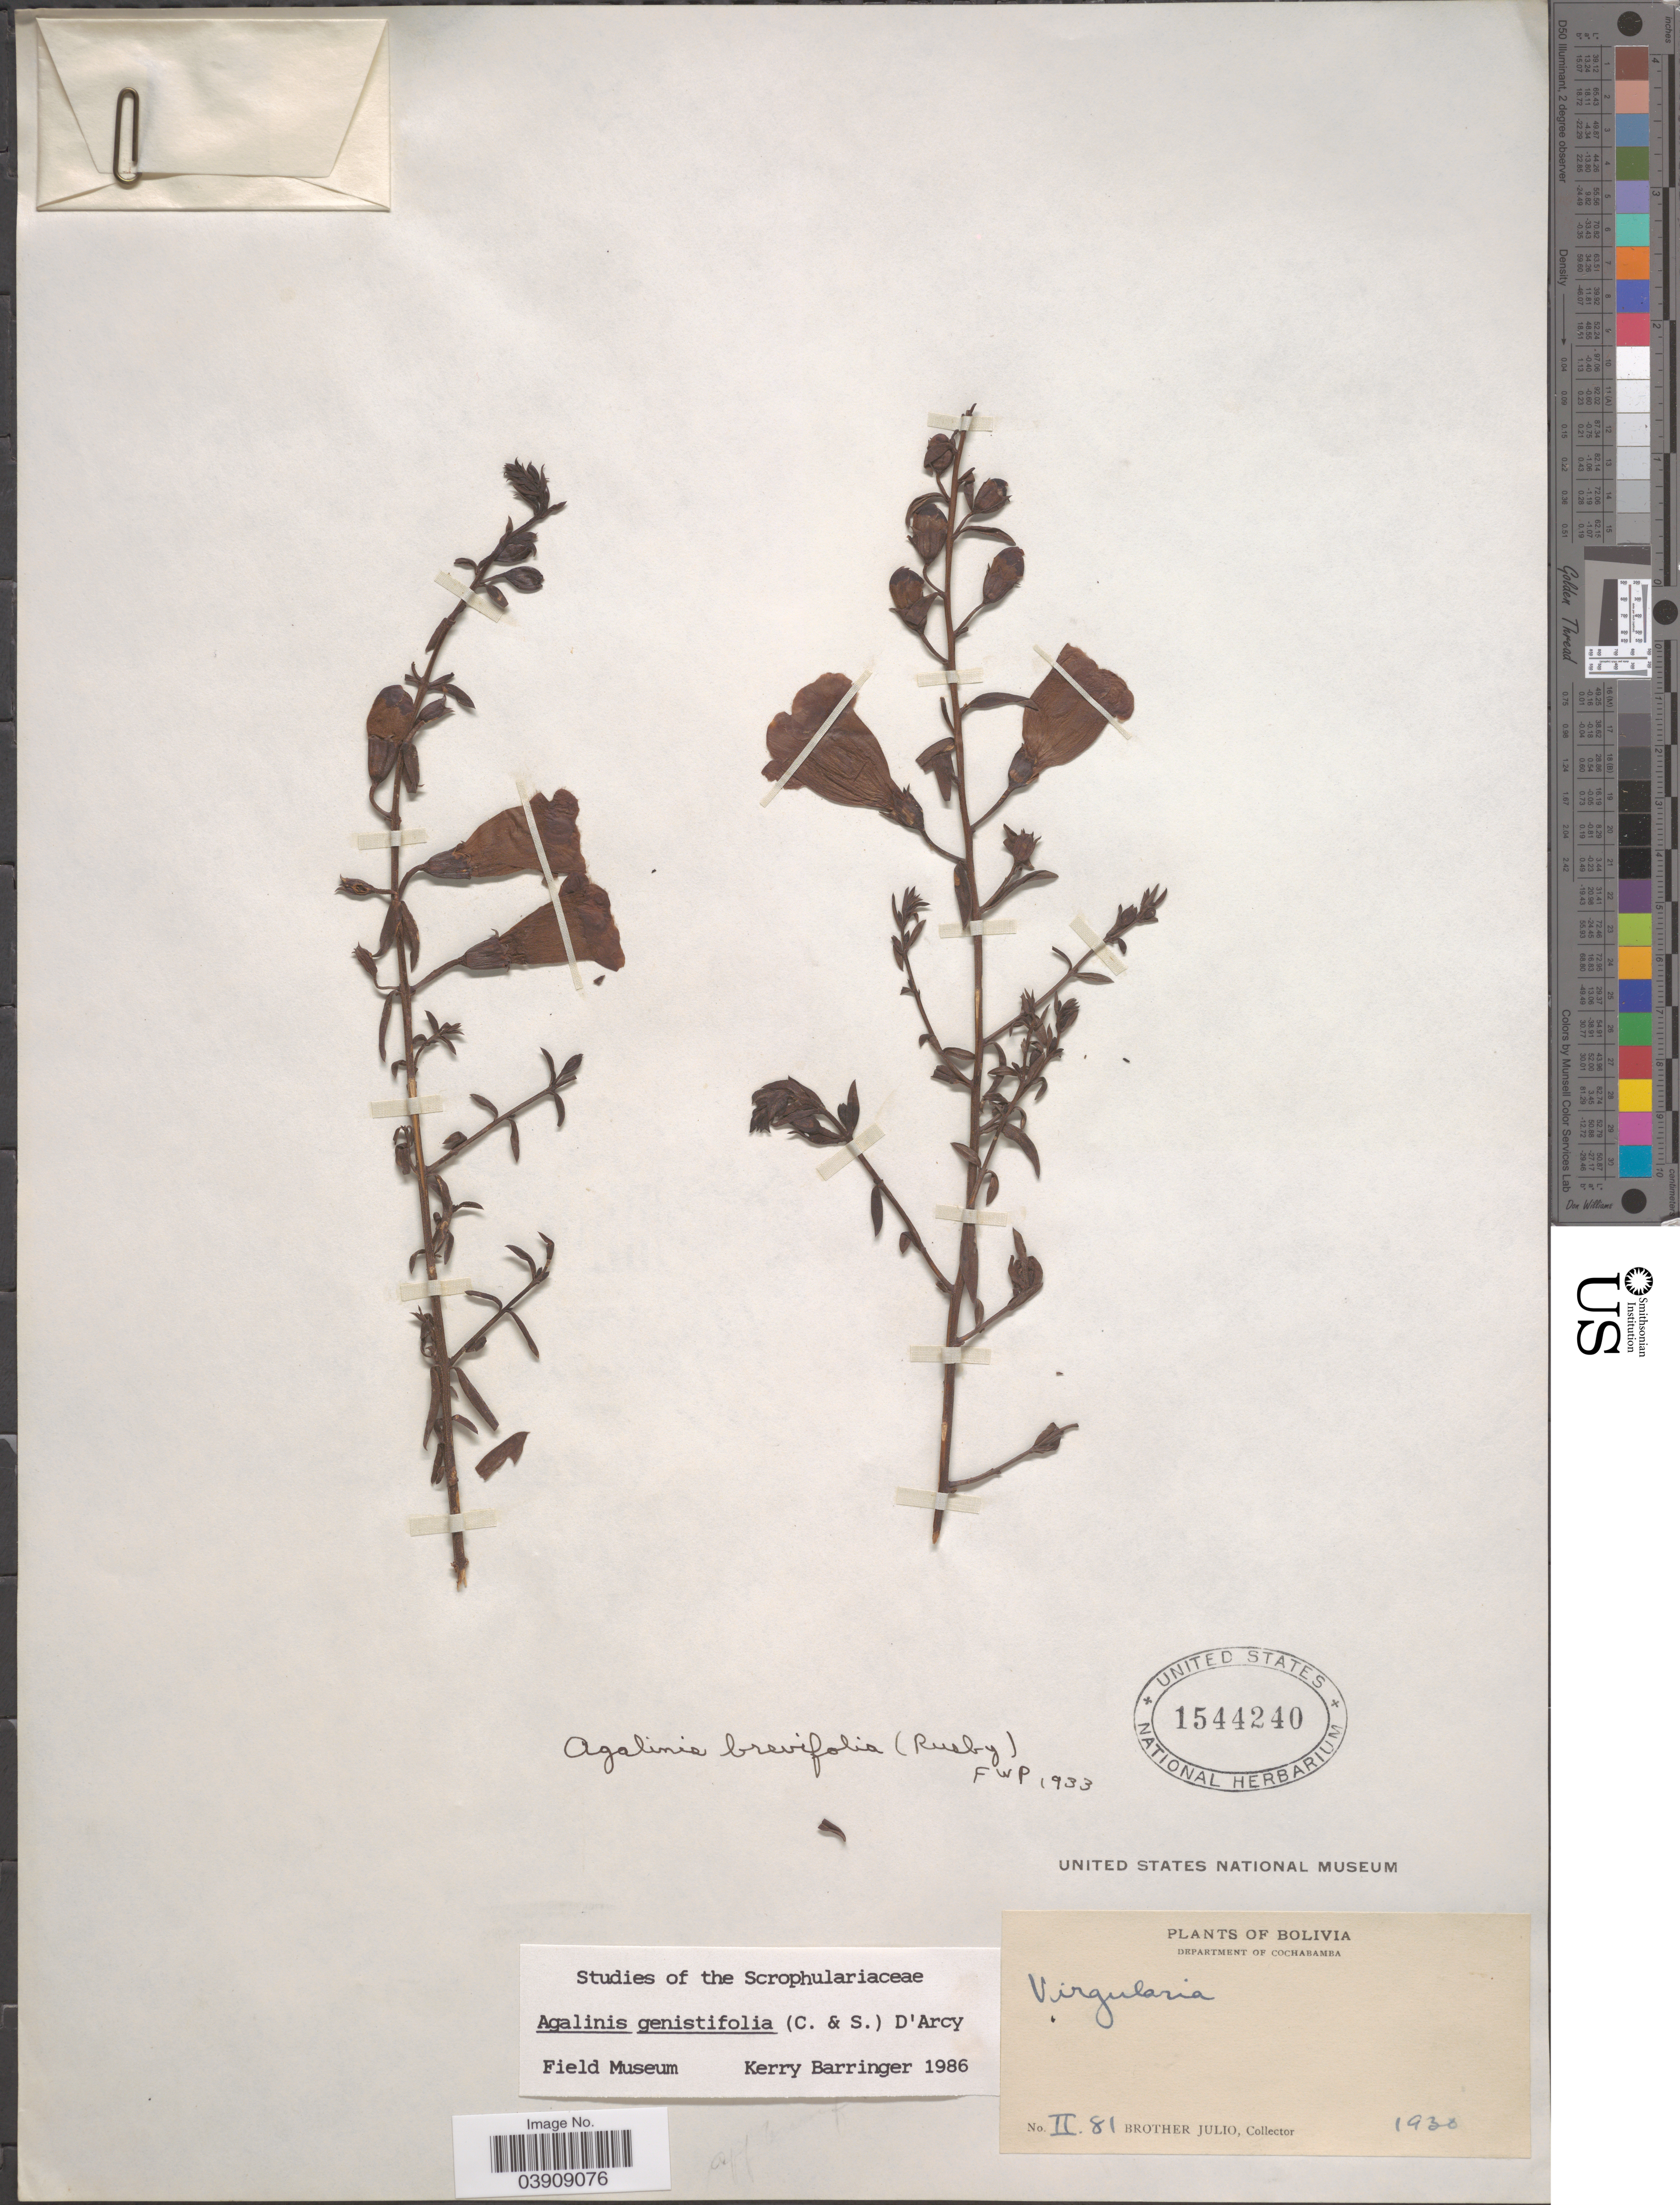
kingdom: Plantae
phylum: Tracheophyta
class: Magnoliopsida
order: Lamiales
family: Orobanchaceae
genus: Agalinis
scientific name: Agalinis genistifolia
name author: (Cham. & Schltdl.) D'Arcy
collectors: Bro. Julio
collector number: II81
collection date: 1930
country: Bolivia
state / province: Cochabamba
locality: Department of Cochabamba.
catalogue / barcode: US 1544240